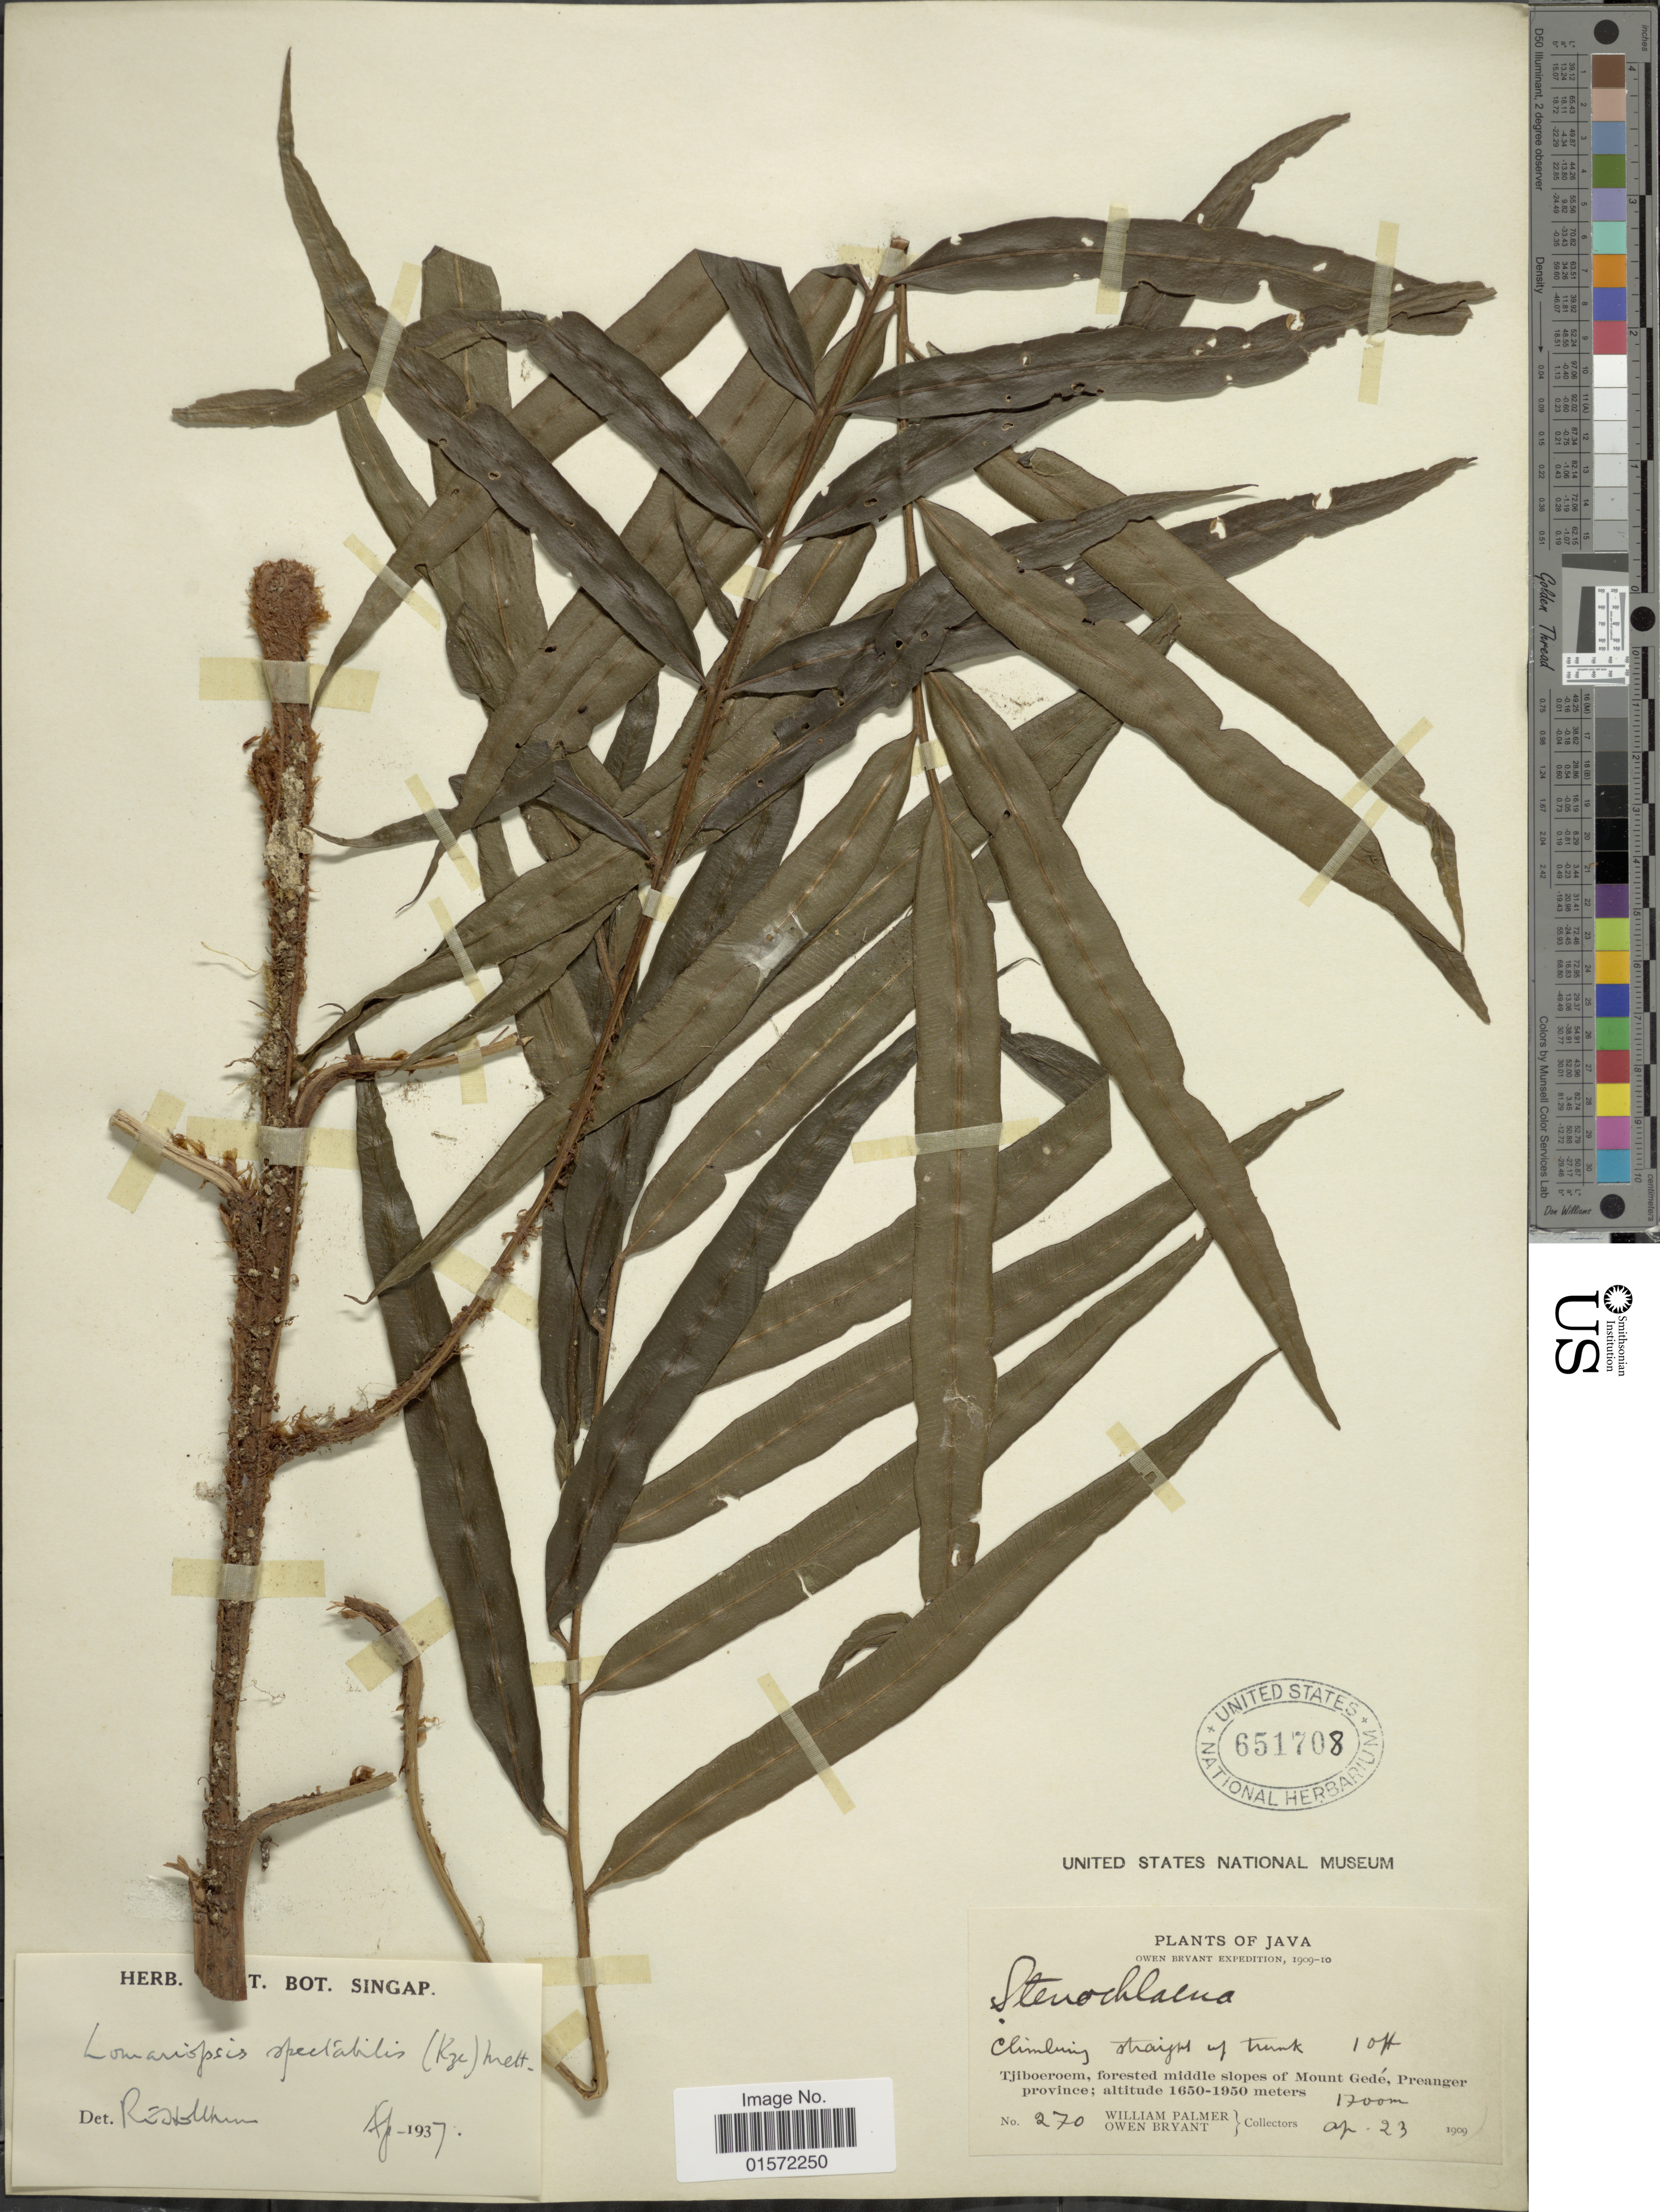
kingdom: Plantae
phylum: Tracheophyta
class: Polypodiopsida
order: Polypodiales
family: Lomariopsidaceae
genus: Lomariopsis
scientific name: Lomariopsis spectabilis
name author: (Kunze) Mett.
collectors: W. Palmer & O. Bryant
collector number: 270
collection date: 1909-04-23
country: Indonesia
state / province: Java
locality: Tjiboeroem, forested middle slopes of Mount Gedé, Preanger province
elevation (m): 1700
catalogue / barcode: US 651708